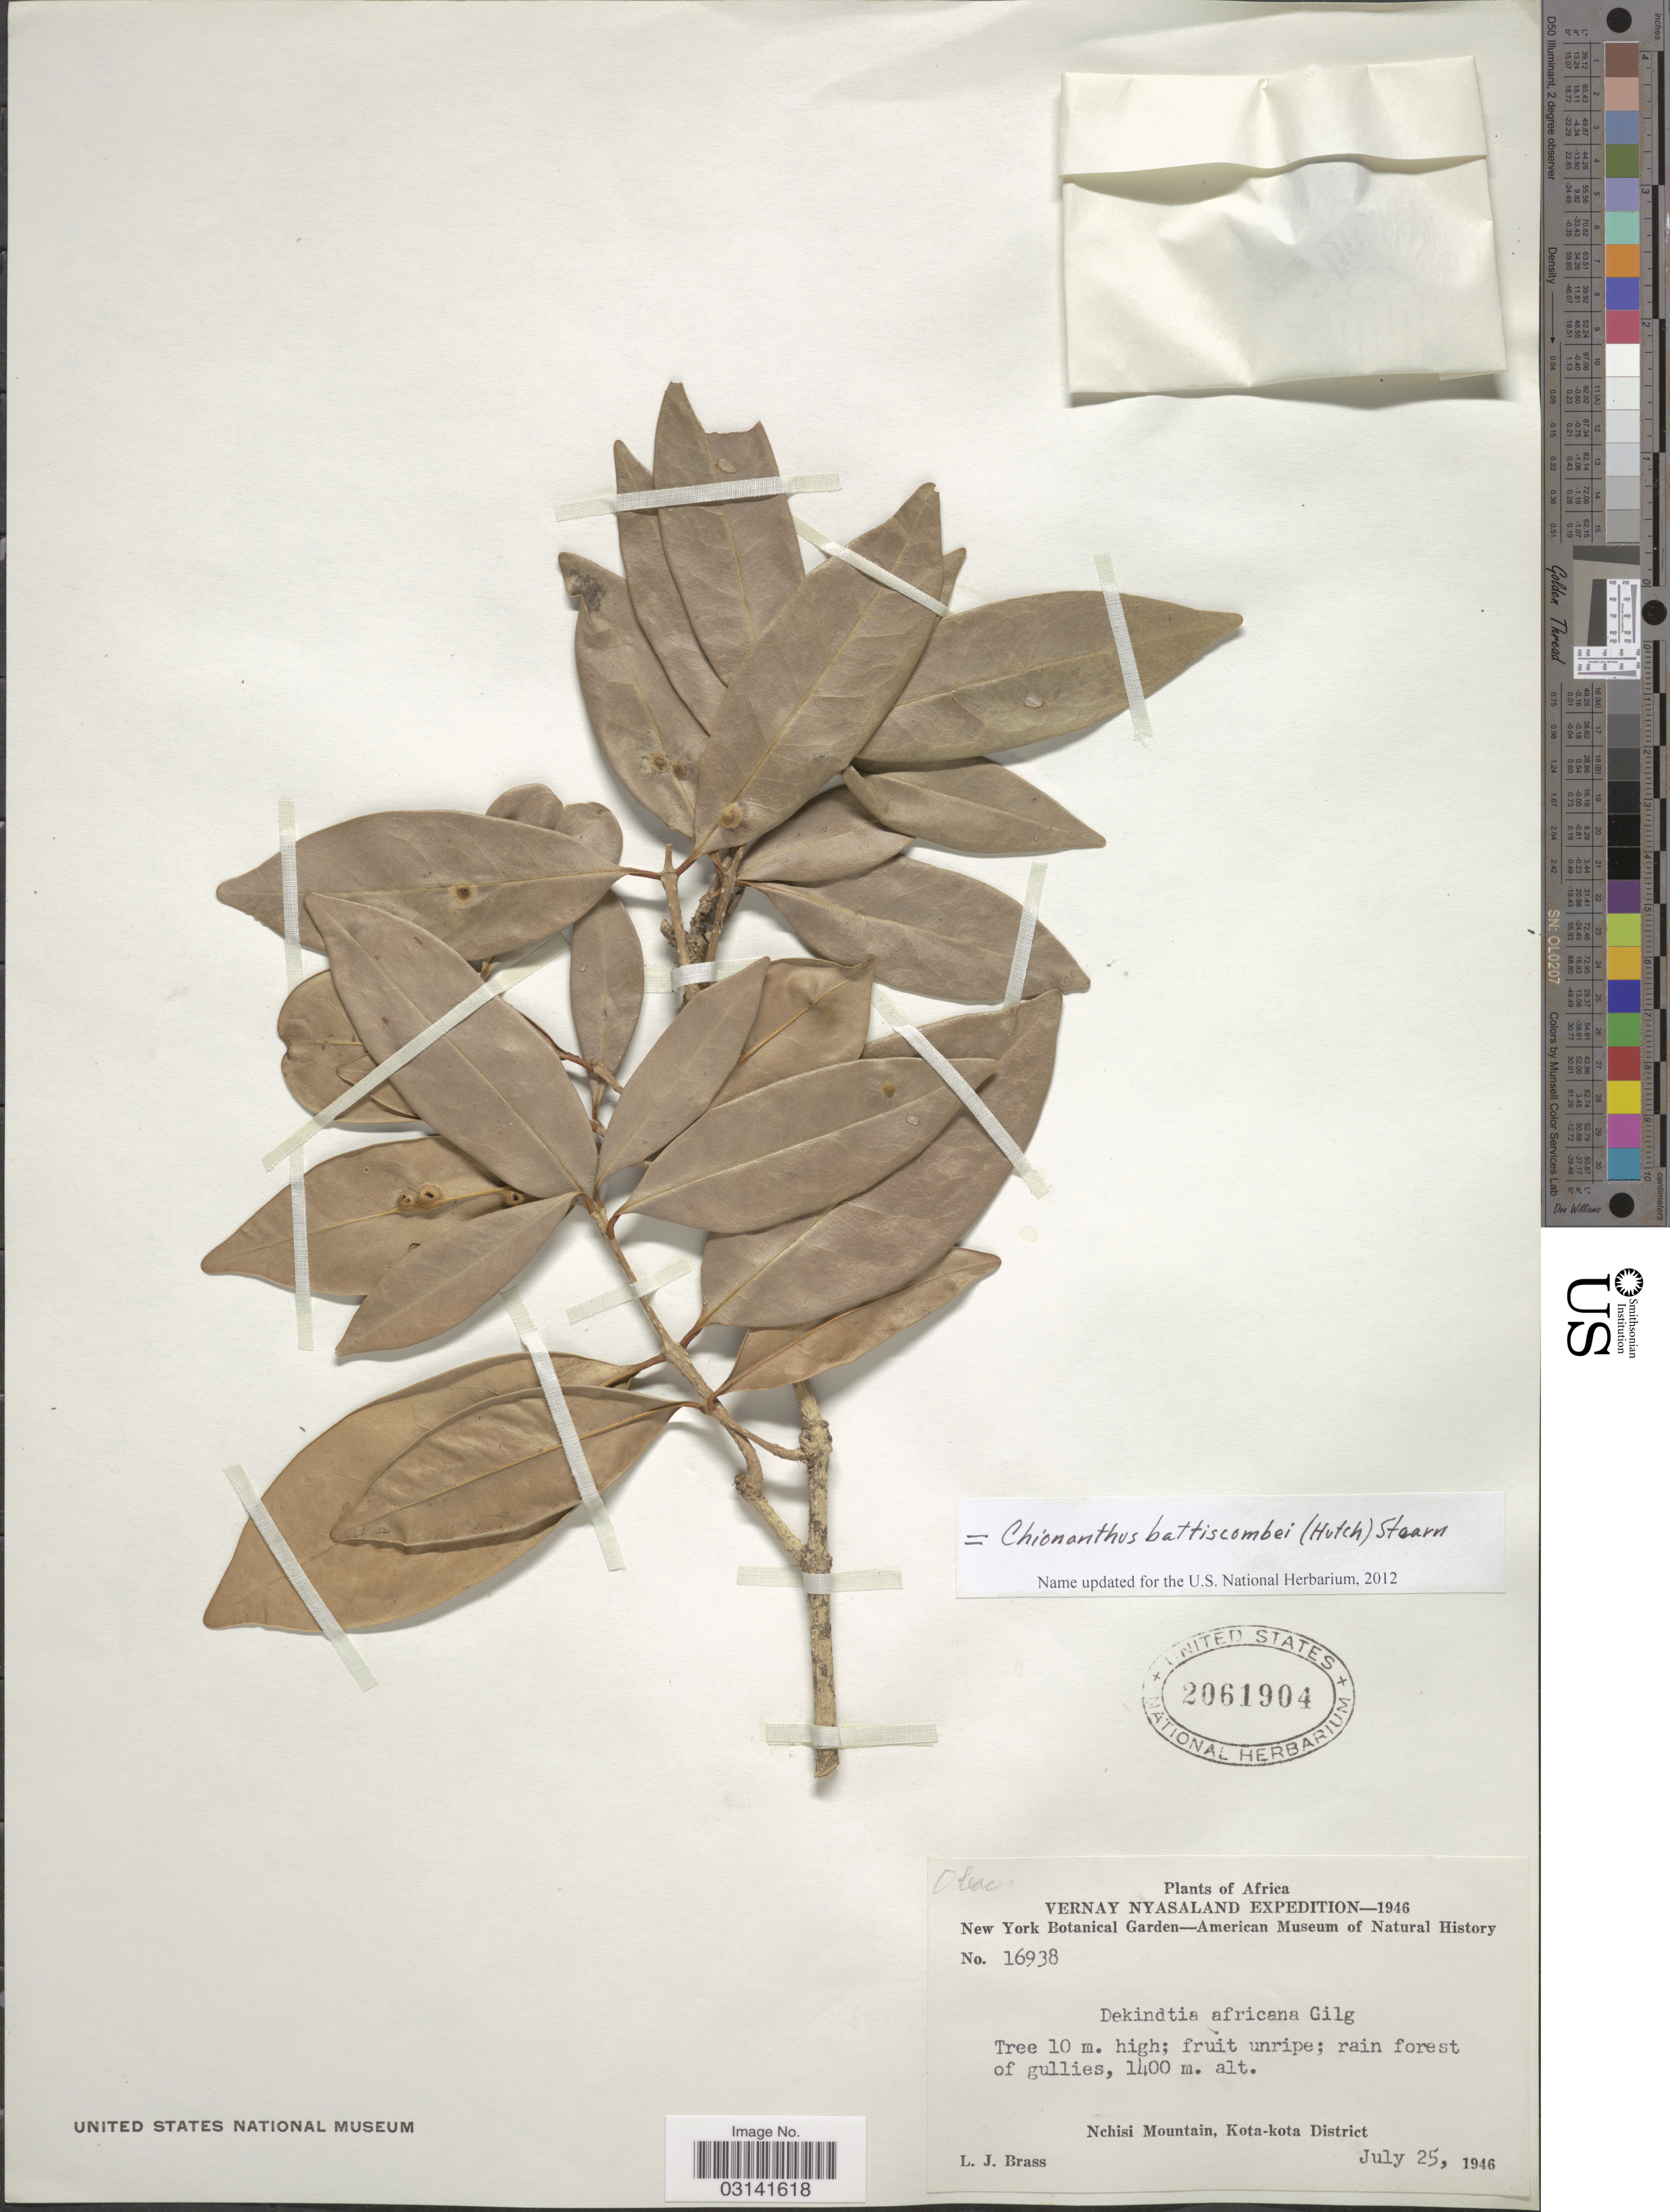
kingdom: Plantae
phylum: Tracheophyta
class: Magnoliopsida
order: Lamiales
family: Oleaceae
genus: Chionanthus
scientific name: Chionanthus battiscombei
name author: (Hutch.) Stearn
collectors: L. J. Brass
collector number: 16938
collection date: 1946-07-25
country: Malawi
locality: Vernay Nyasaland. Nchisi Mountain, Kota-kota District.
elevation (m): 1400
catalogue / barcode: US 2061904